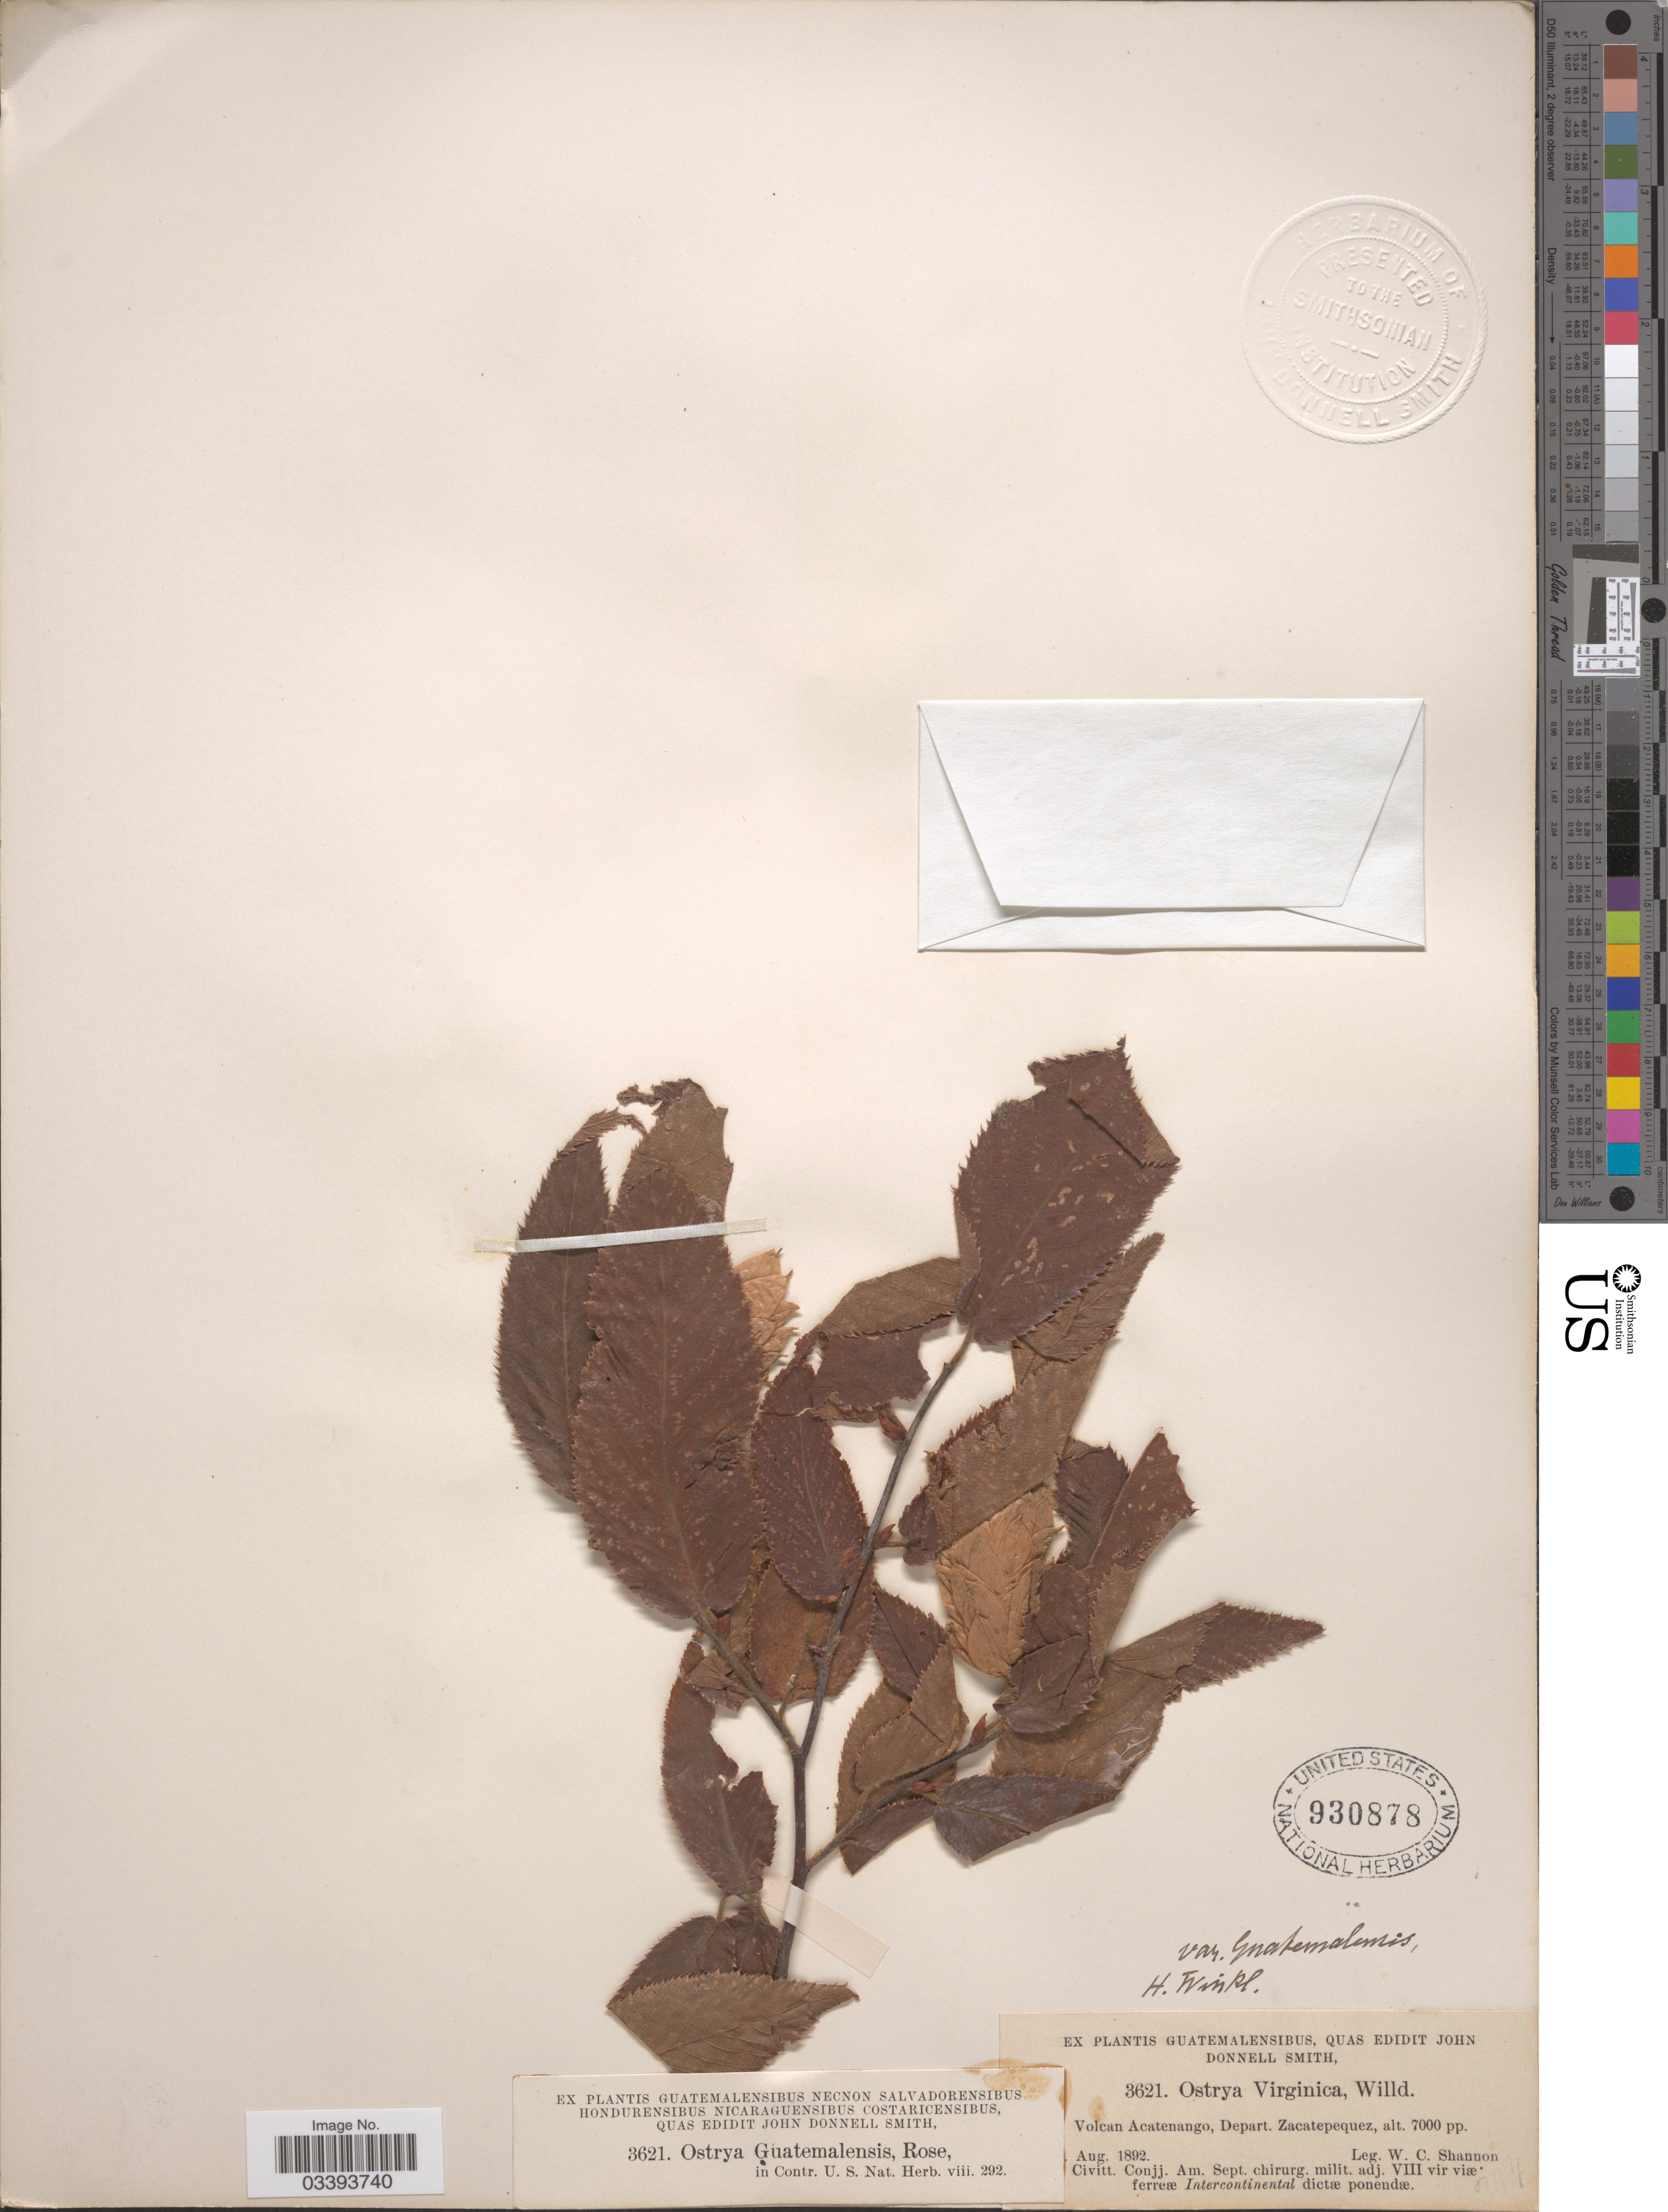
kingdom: Plantae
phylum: Tracheophyta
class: Magnoliopsida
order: Fagales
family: Betulaceae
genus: Ostrya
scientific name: Ostrya guatemalensis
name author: (H.J.P. Winkl.) Rose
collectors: W. C. Shannon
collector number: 3621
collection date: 1892-08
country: Guatemala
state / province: Sacatepéquez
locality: Volcan Acatenango, Depart. Zacatepequez.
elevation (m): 2134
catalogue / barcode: US 930878